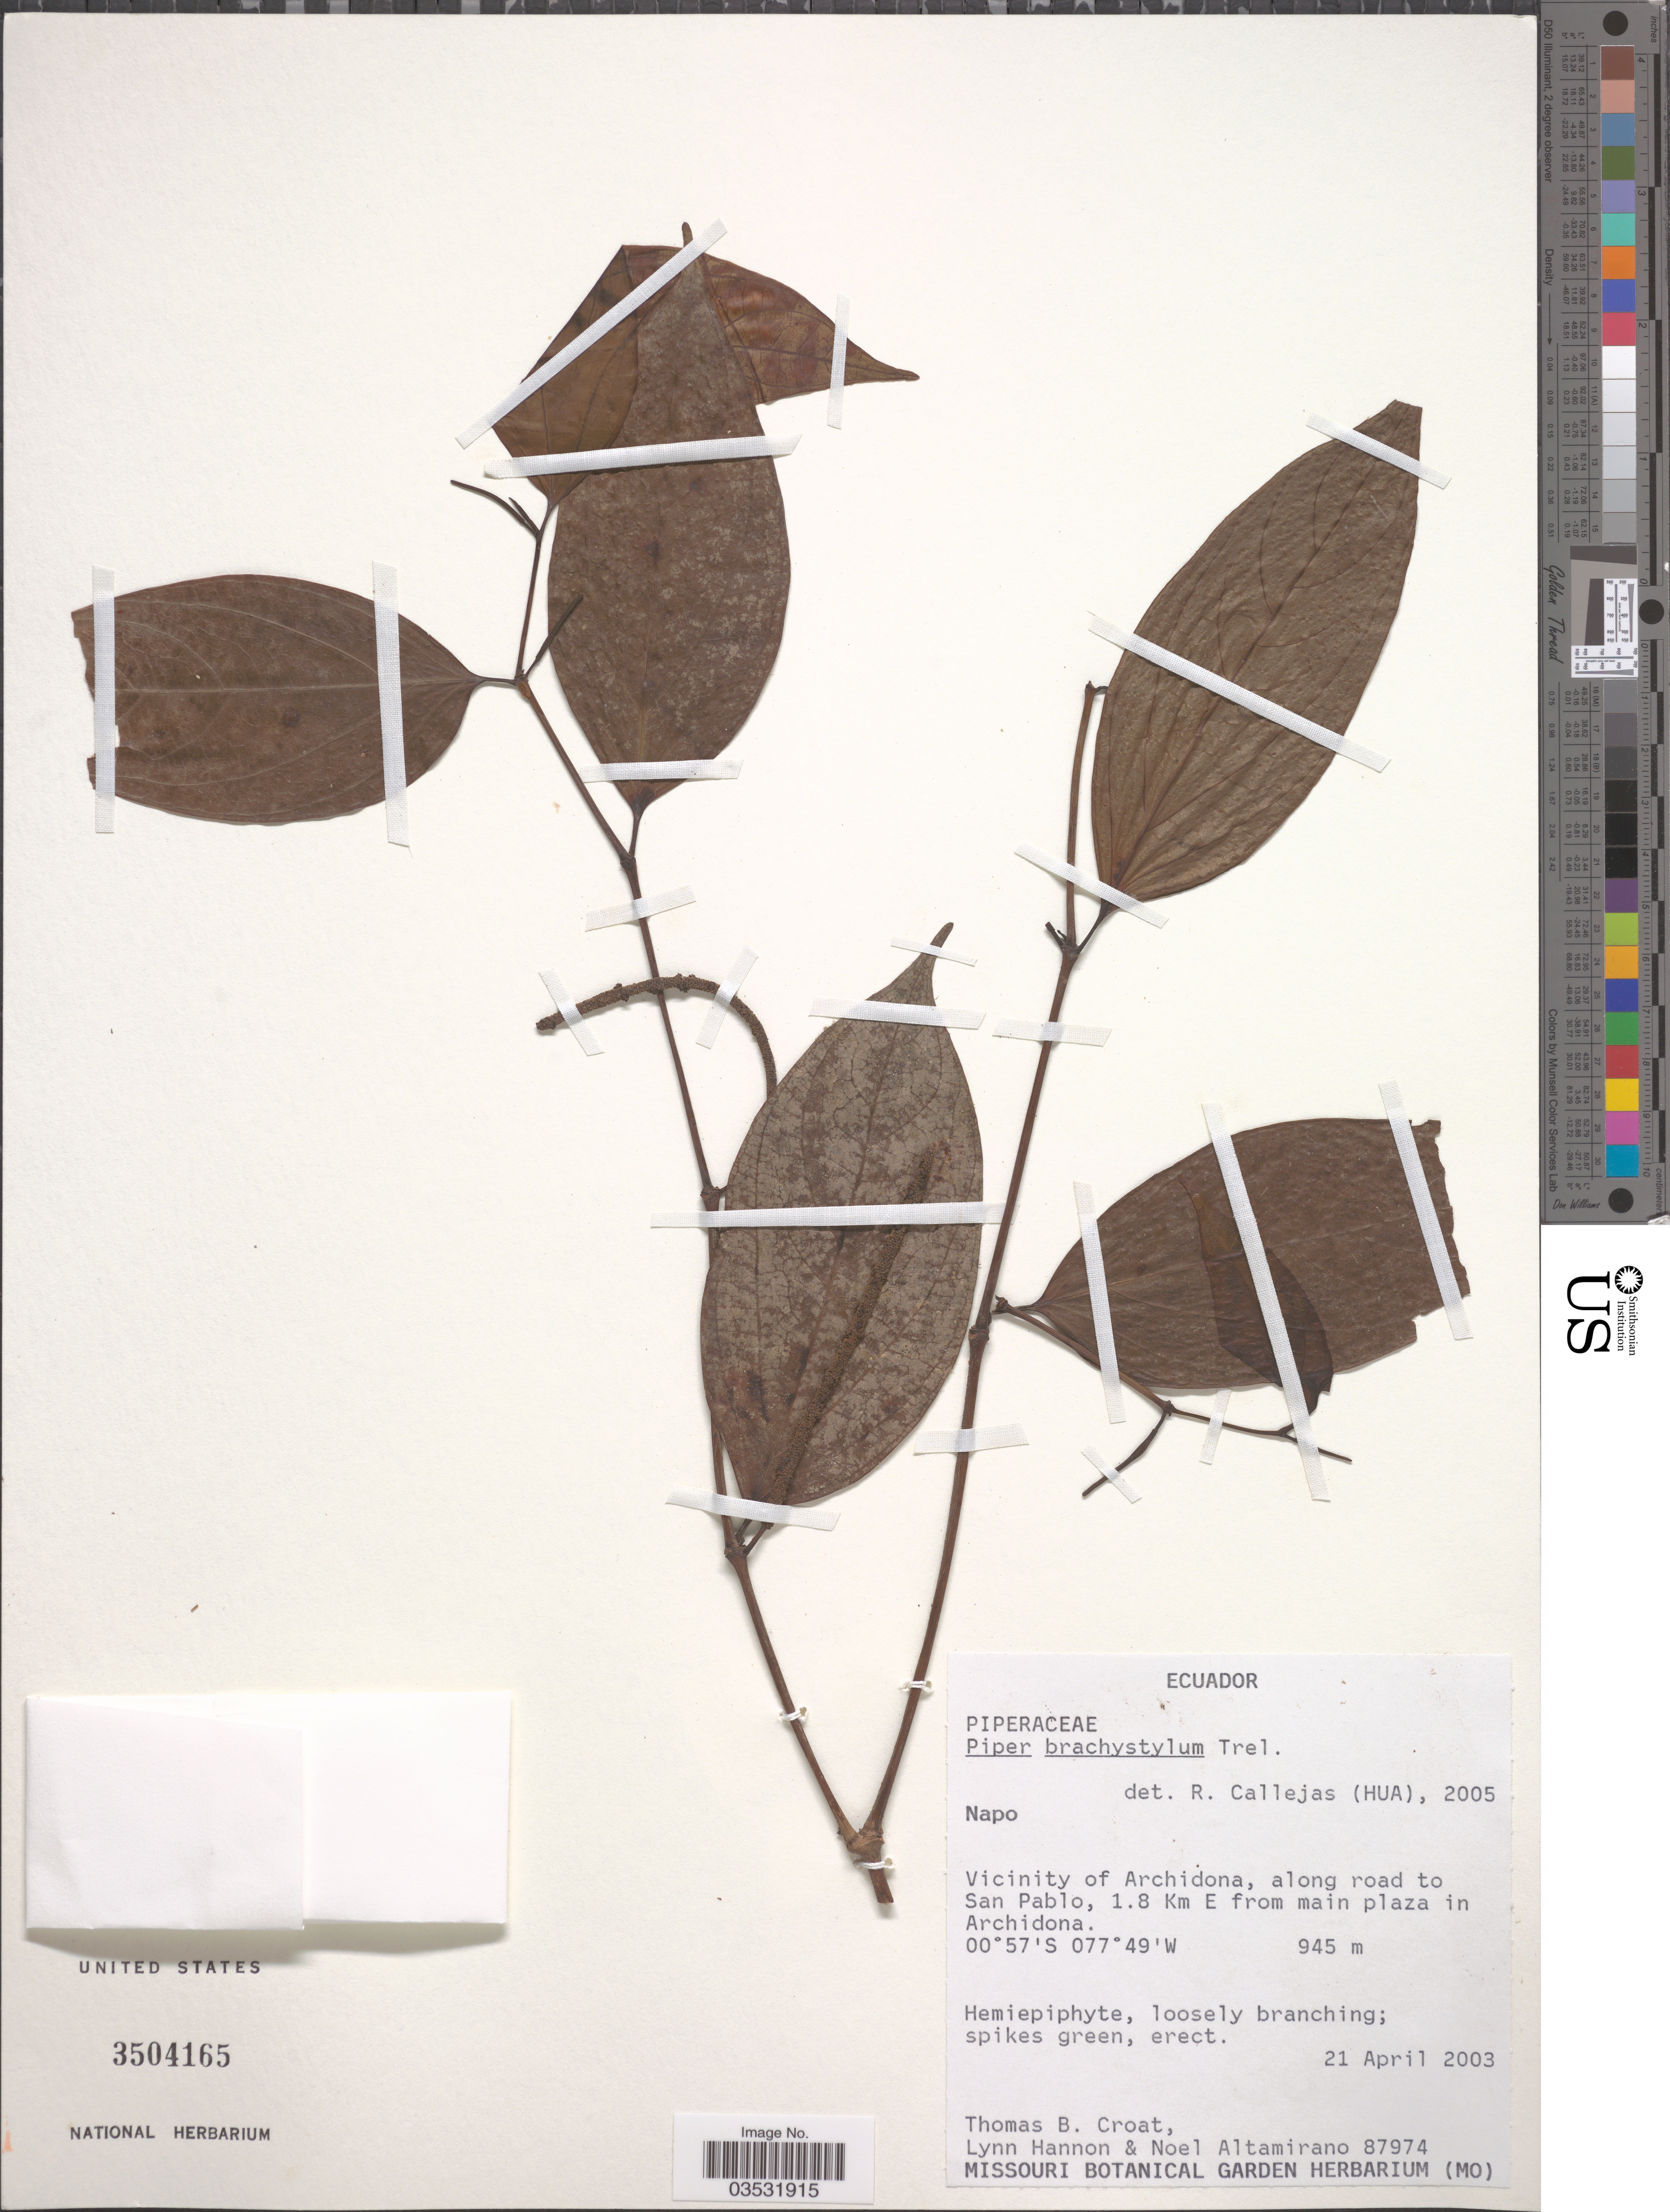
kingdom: Plantae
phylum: Tracheophyta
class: Magnoliopsida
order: Piperales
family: Piperaceae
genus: Piper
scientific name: Piper brachystylum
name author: Trel.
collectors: T. B. Croat, L. Hannon & N. Altamirano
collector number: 87974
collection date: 2003-04-21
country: Ecuador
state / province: Napo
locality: Vicinity of Archidona, along road to San Pablo, 1.8 km E from main plaza in Archidona.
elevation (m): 945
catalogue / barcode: US 3504165